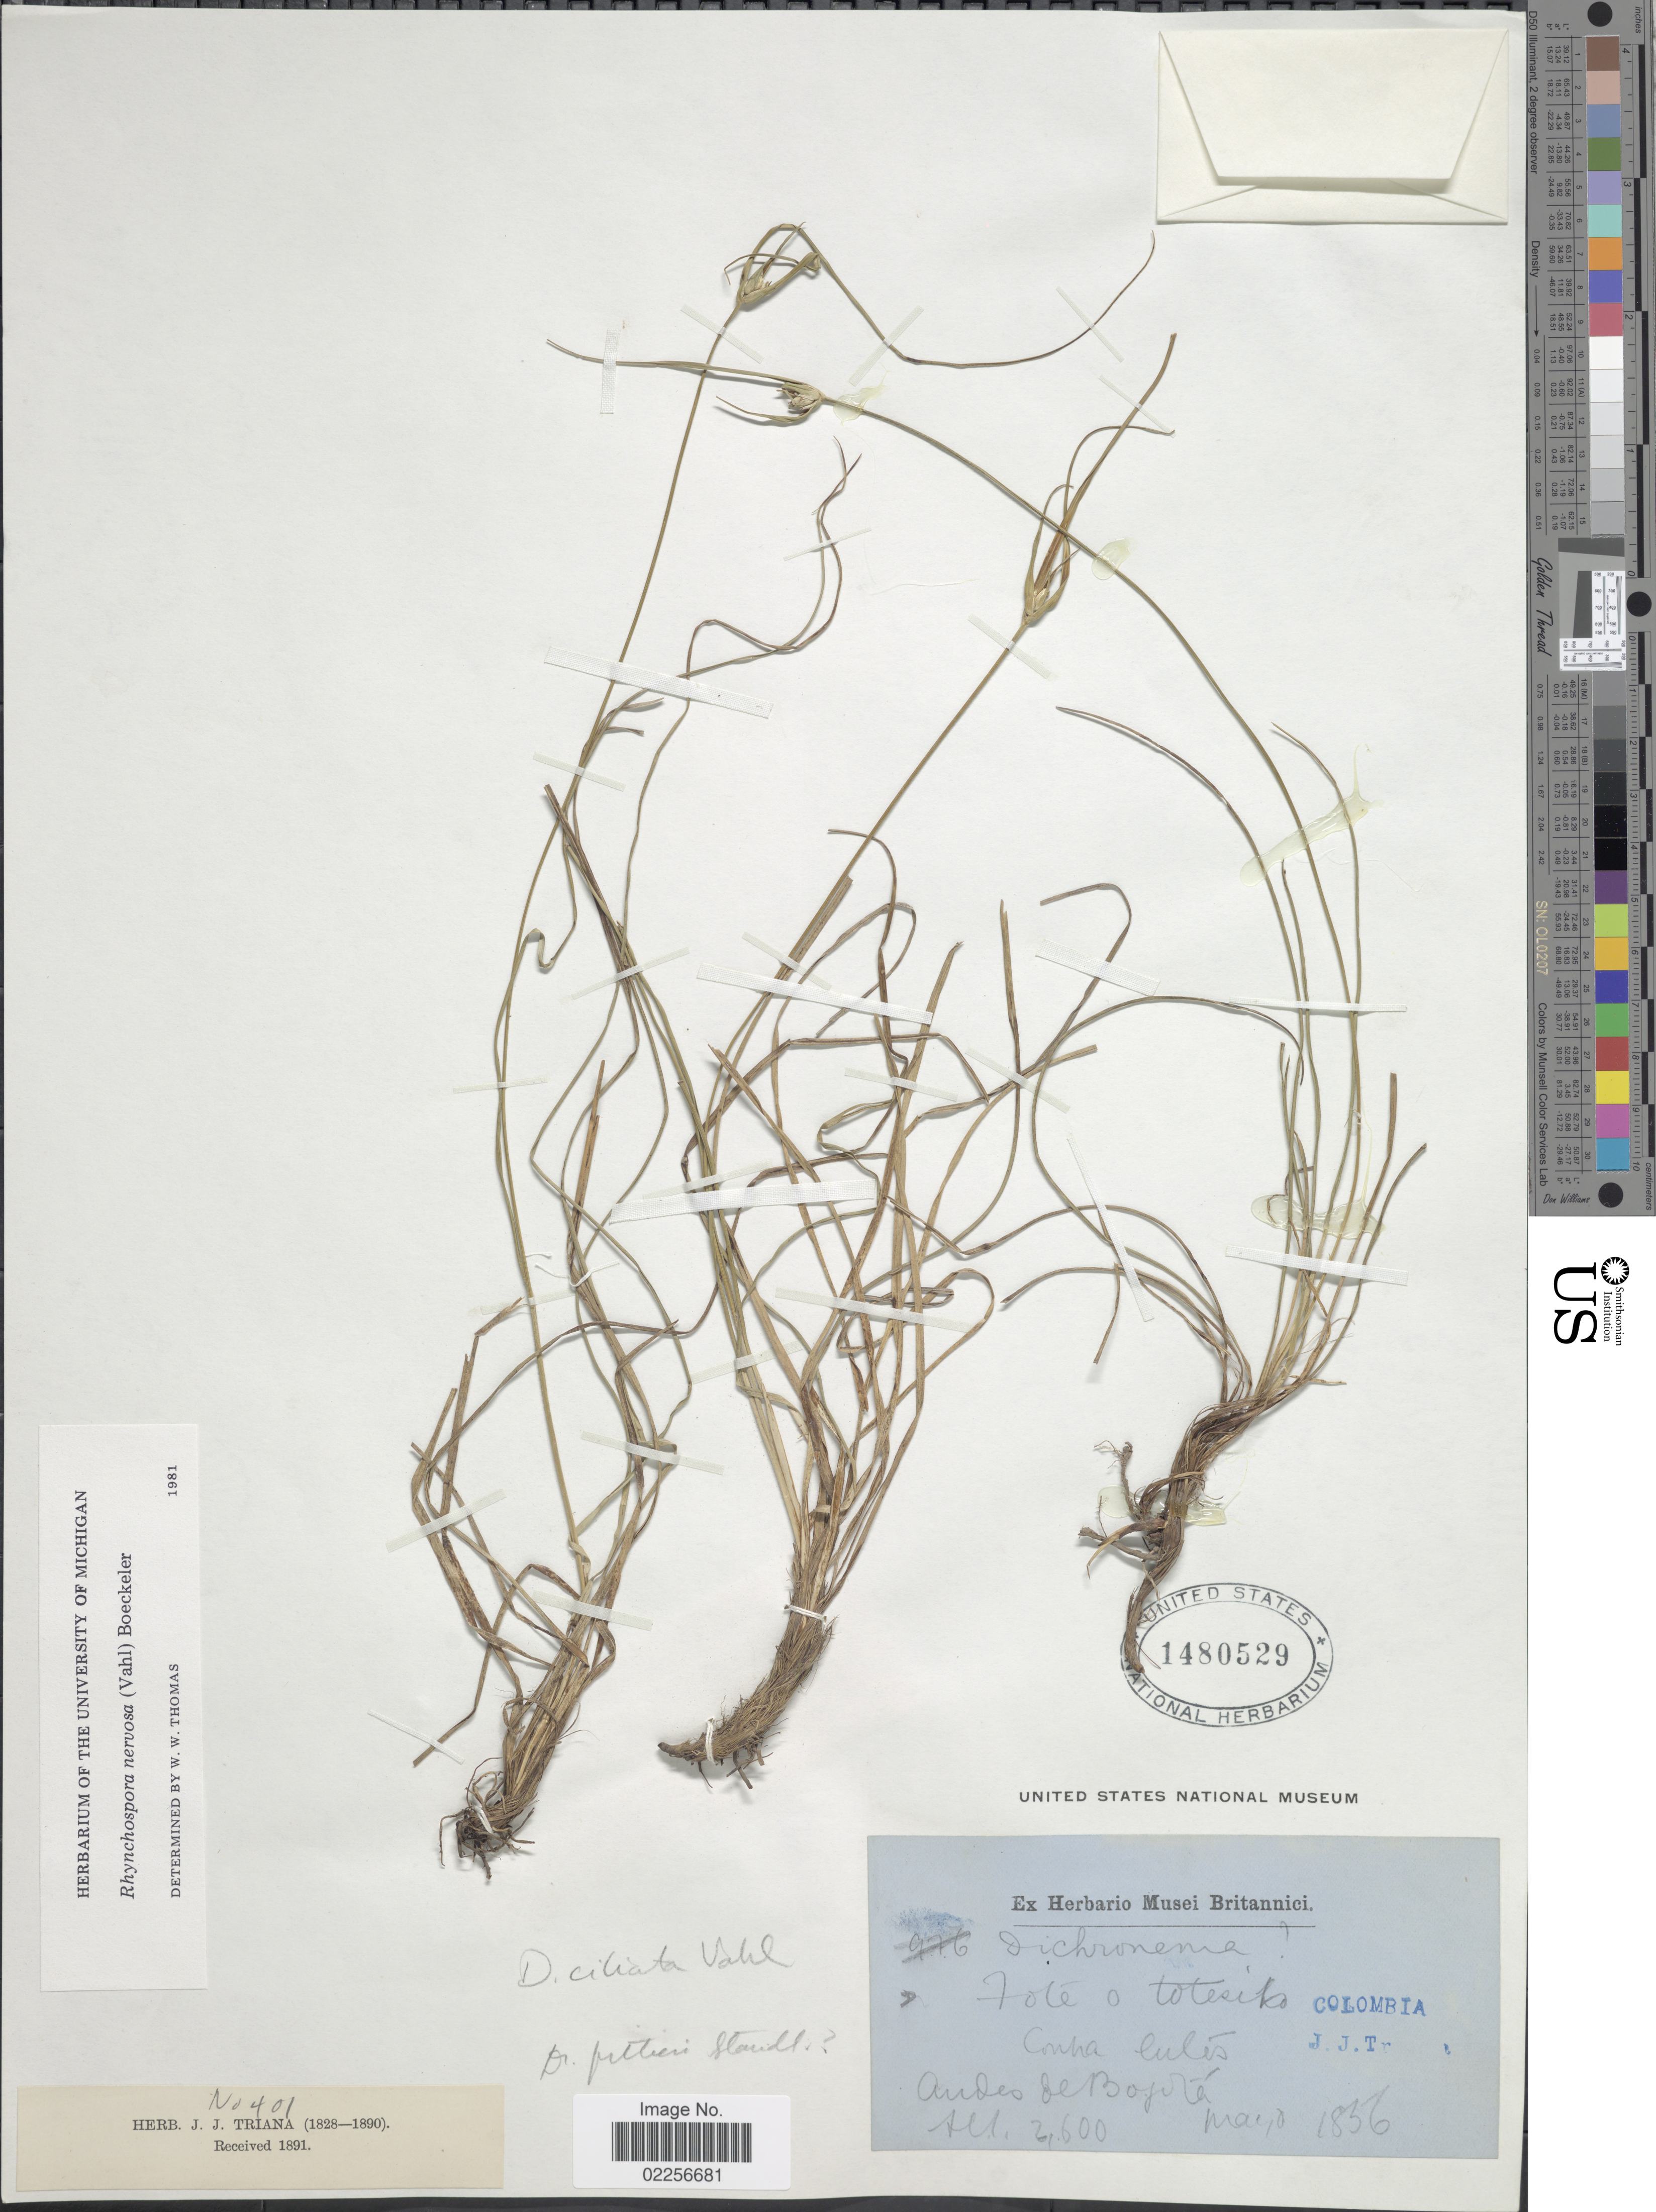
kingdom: Plantae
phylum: Tracheophyta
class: Liliopsida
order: Poales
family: Cyperaceae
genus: Rhynchospora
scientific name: Rhynchospora nervosa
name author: (Vahl) Boeckeler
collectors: J. J. Triana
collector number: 976?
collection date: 1856-05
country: Colombia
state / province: Bogota D.C.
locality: Andes de Bogota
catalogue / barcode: US 1480529